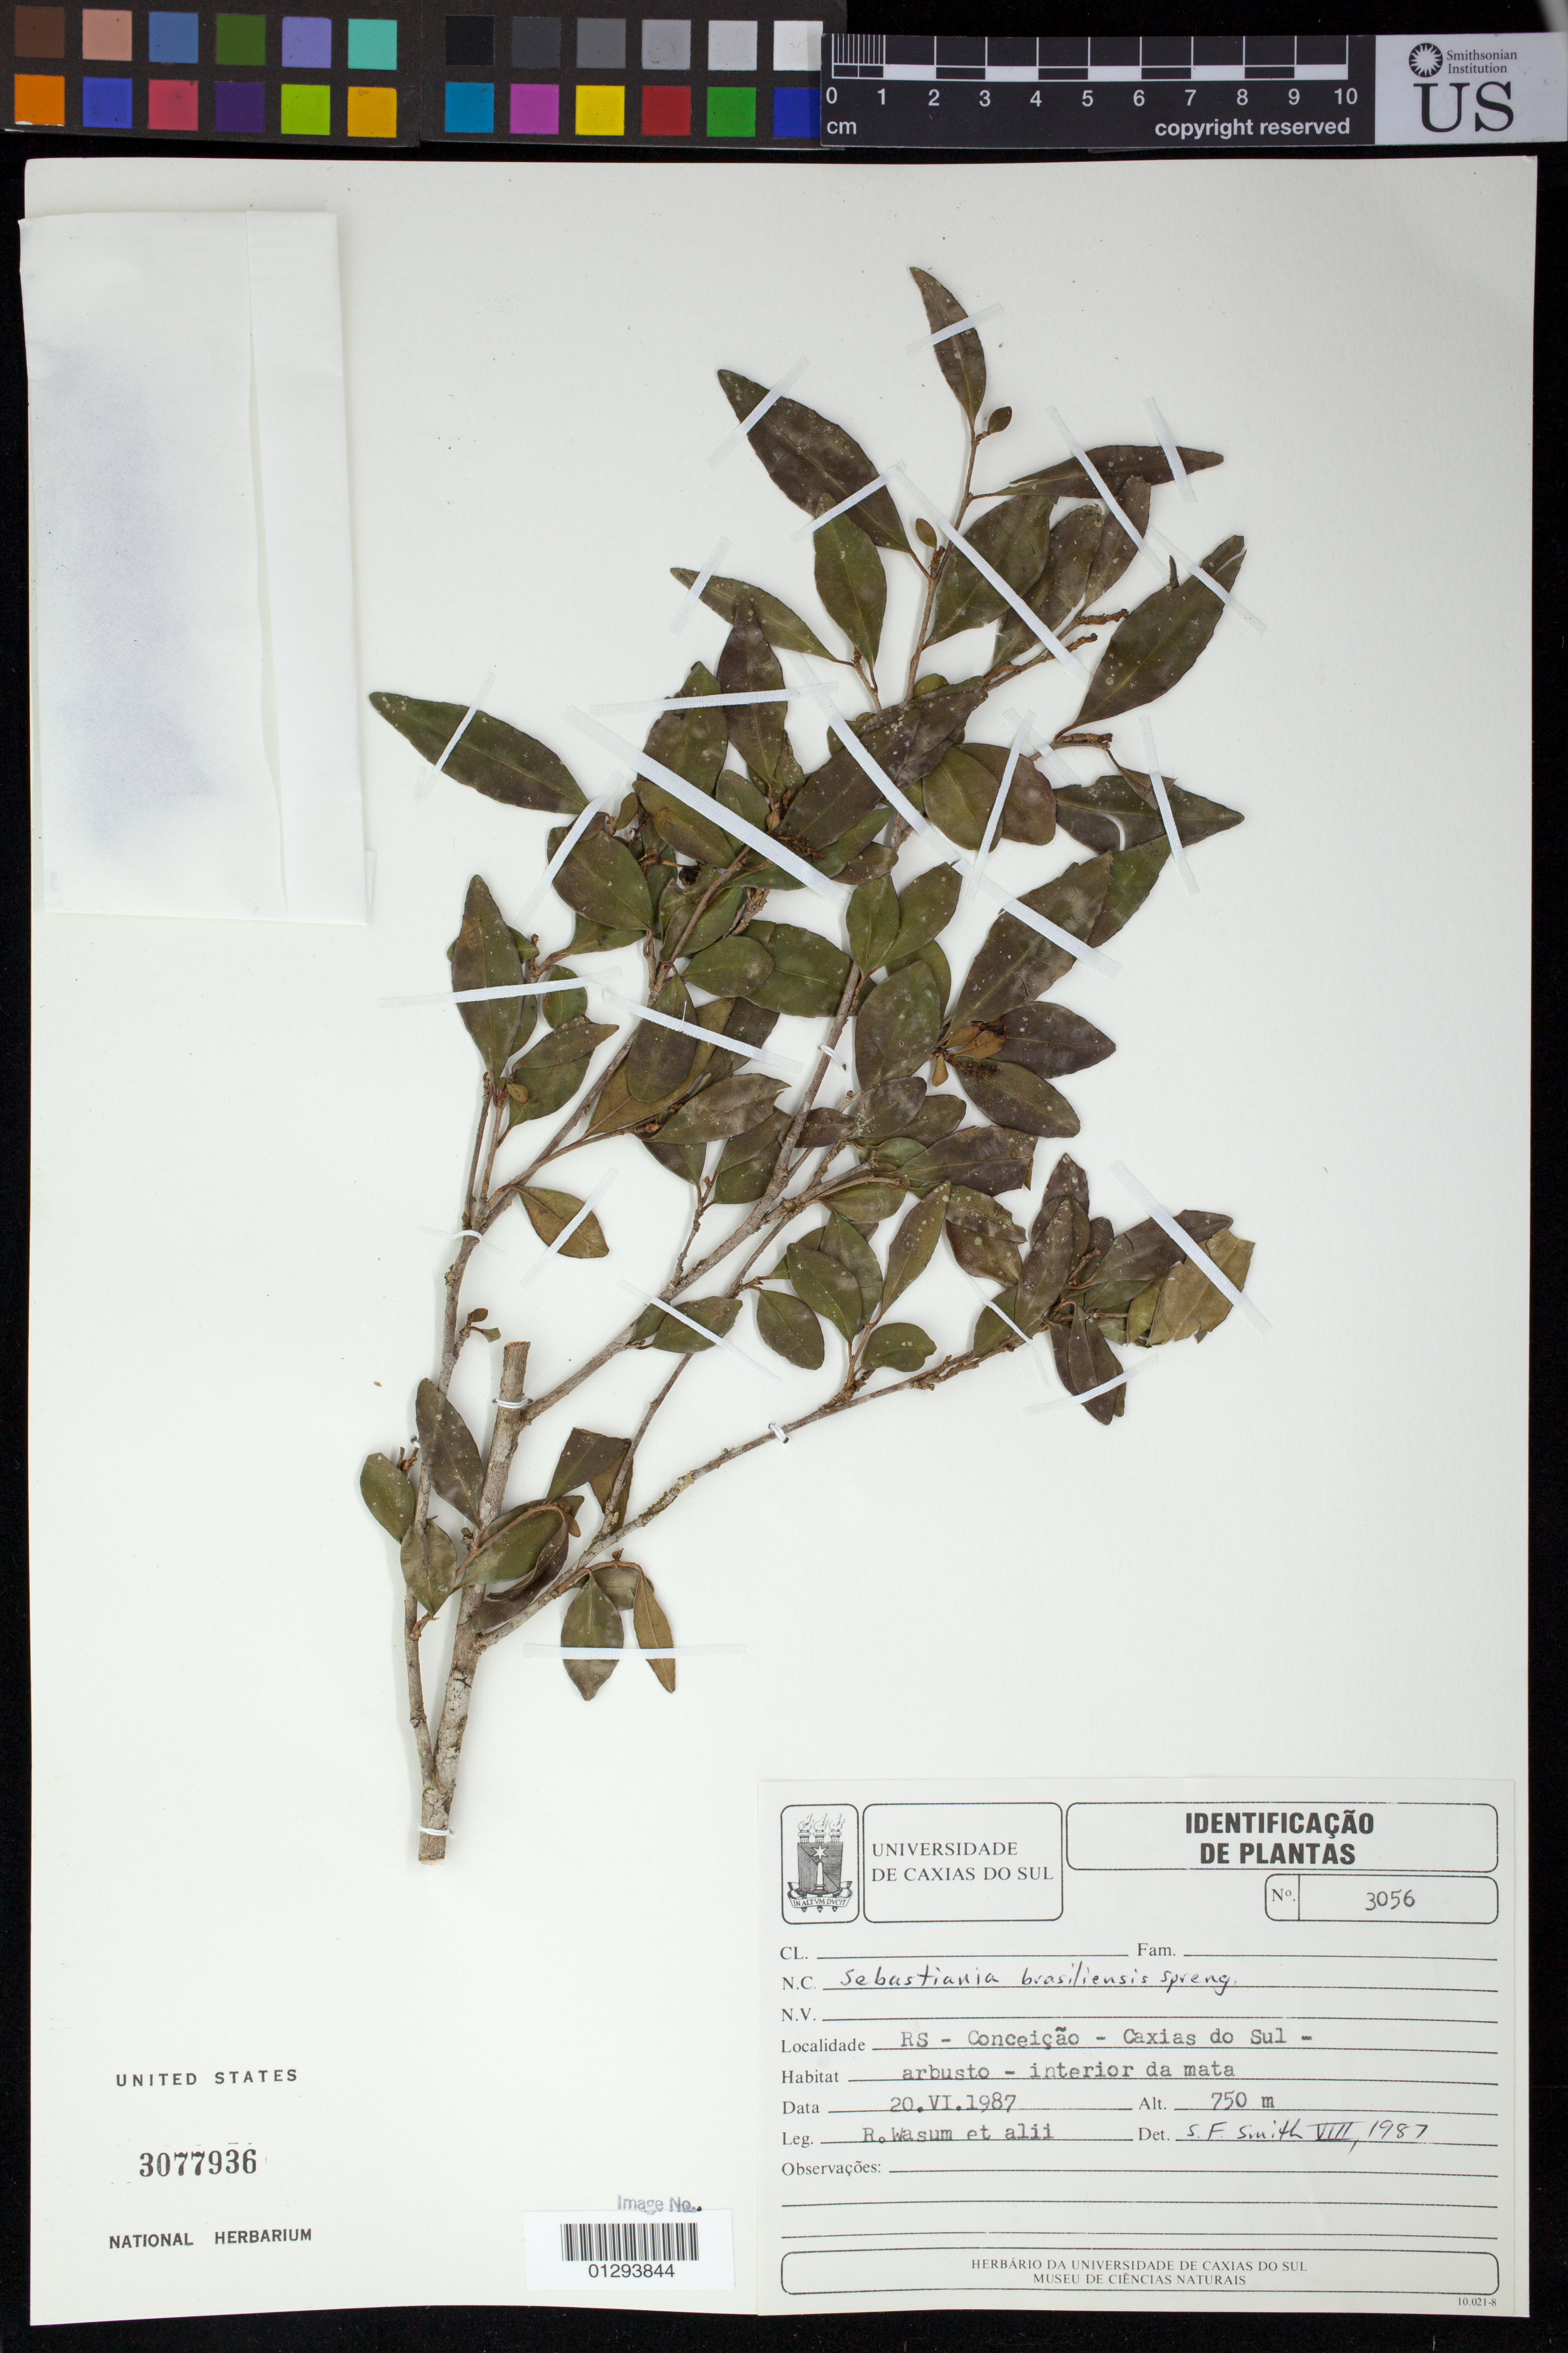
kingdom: Plantae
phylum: Tracheophyta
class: Magnoliopsida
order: Malpighiales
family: Euphorbiaceae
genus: Sebastiania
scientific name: Sebastiania brasiliensis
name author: Spreng.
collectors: R. Wasum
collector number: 3056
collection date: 1987-06-20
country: Brazil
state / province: Rio Grande do Sul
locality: Conceicao - Caxias do Sul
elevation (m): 750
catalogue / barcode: US 3077936